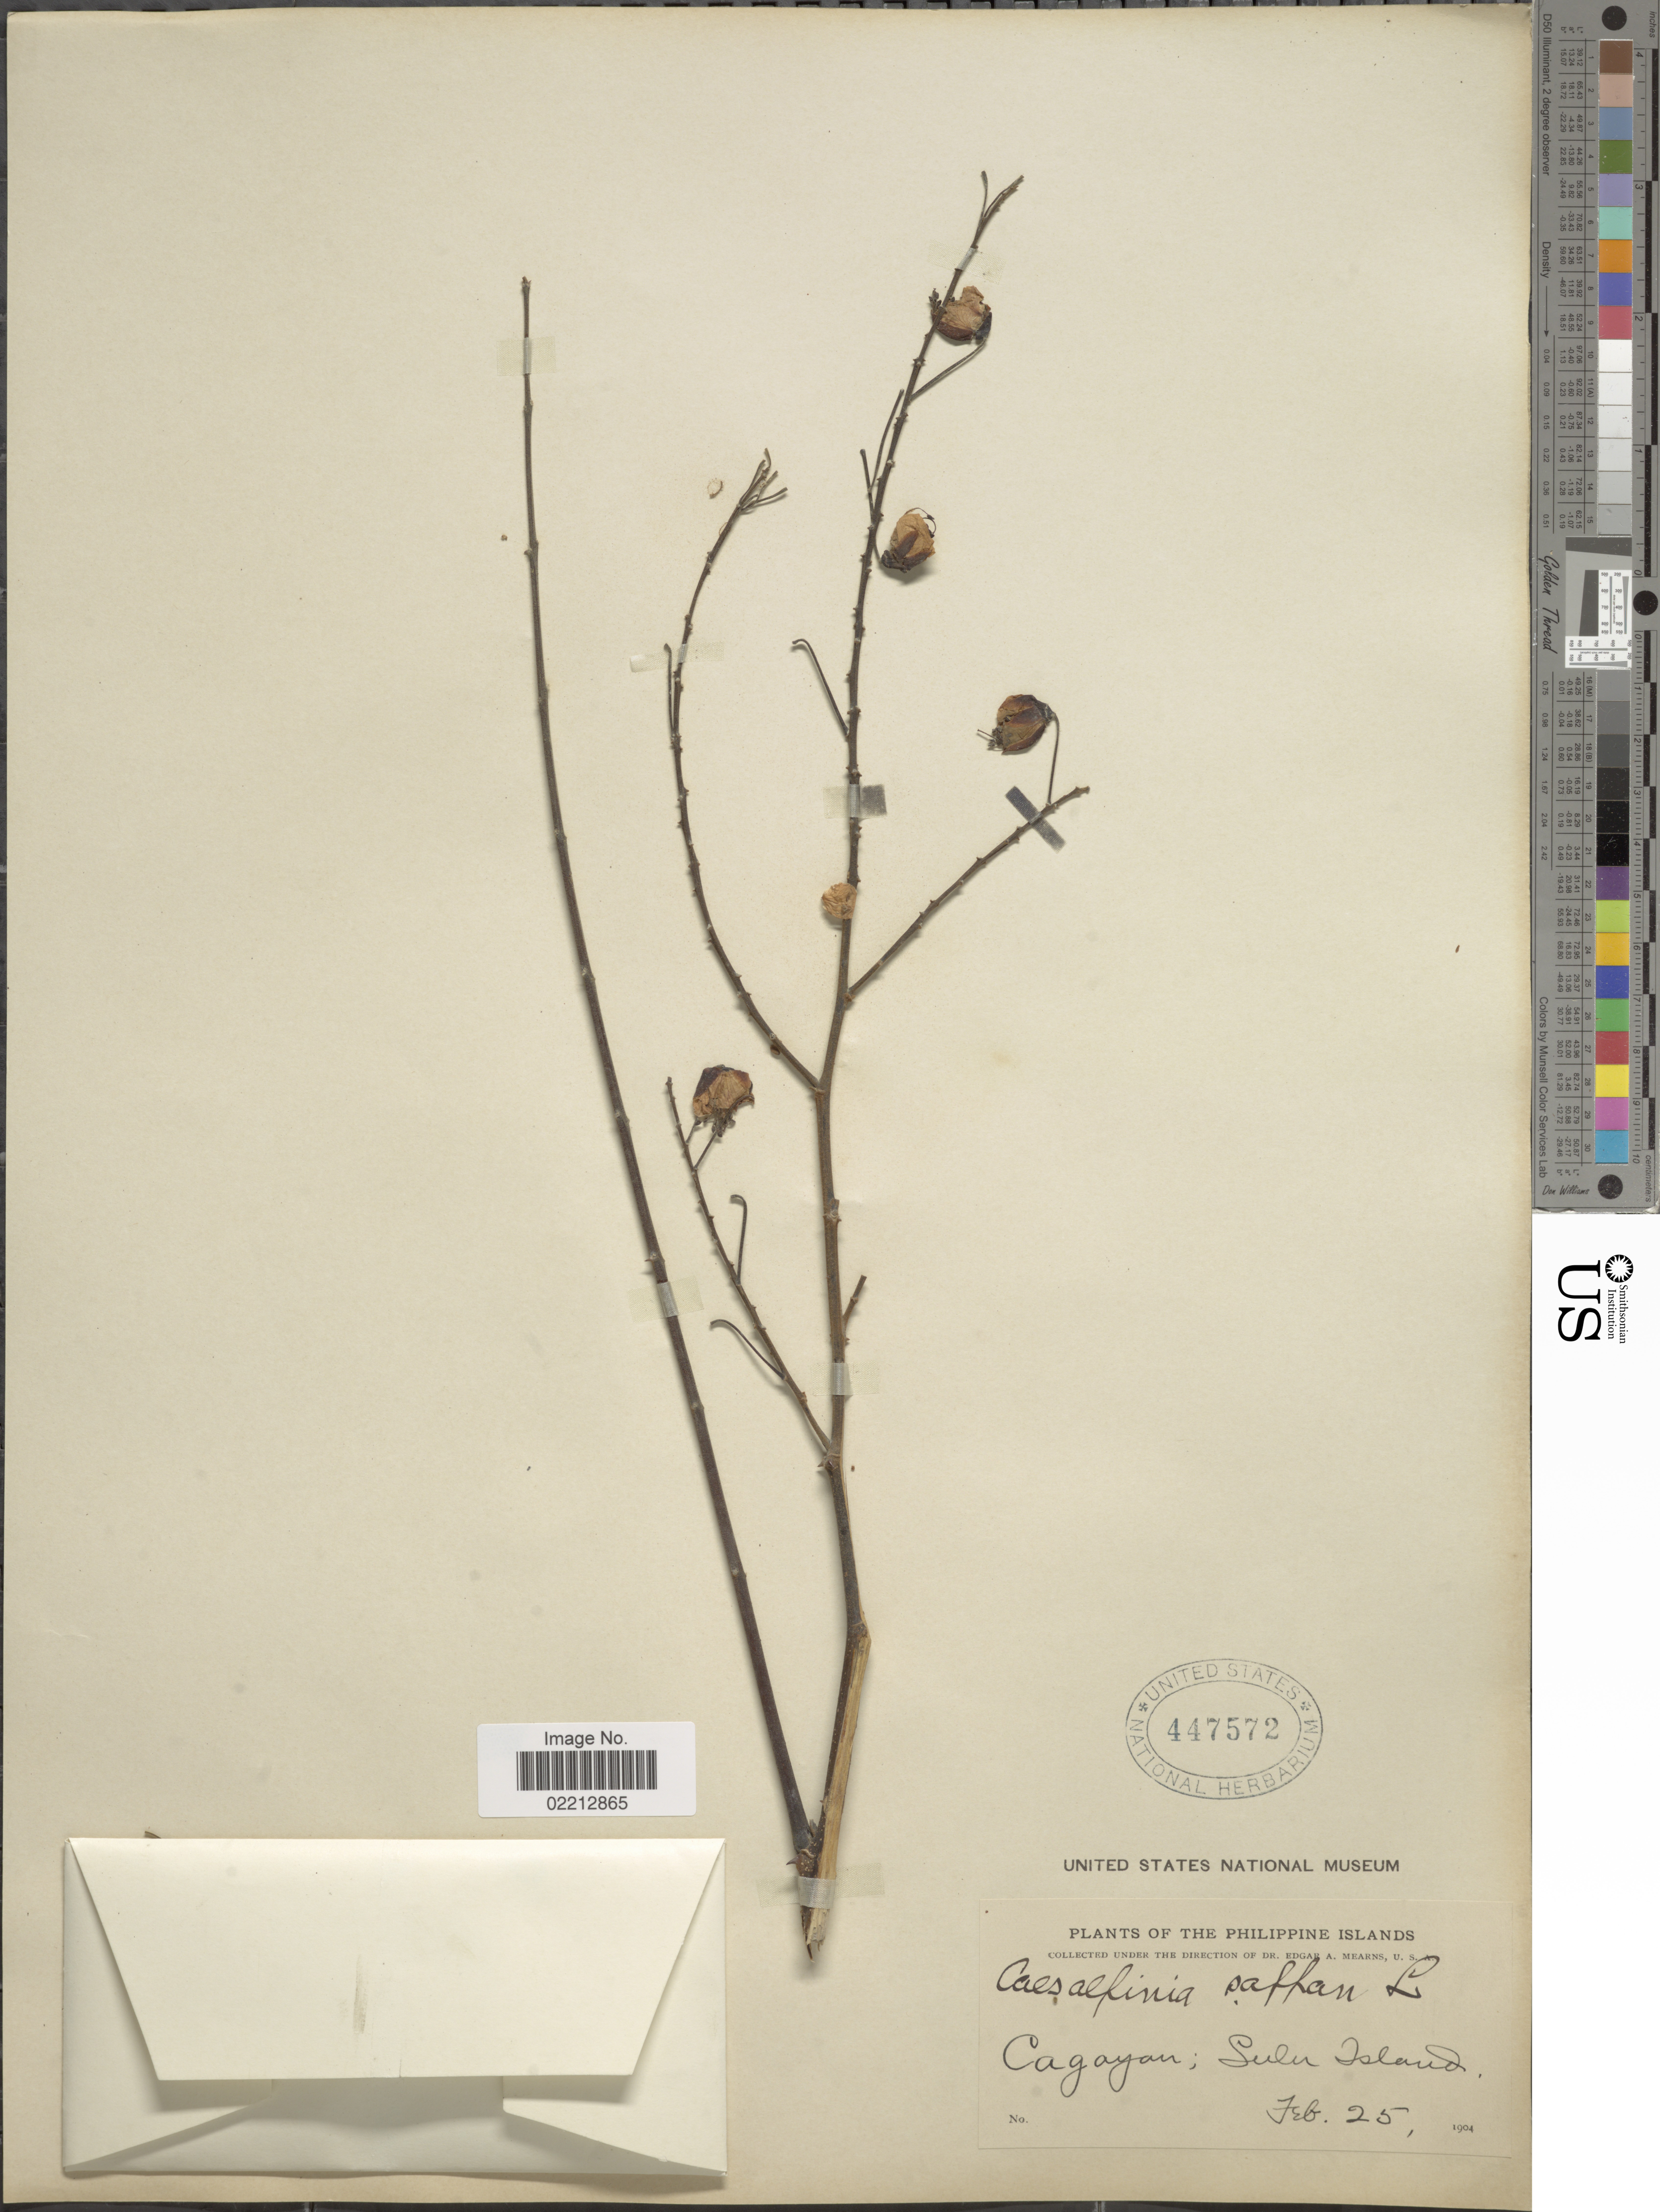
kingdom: Plantae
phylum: Tracheophyta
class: Magnoliopsida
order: Fabales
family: Fabaceae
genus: Biancaea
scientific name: Biancaea sappan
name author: (L.) Tod.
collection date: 1904-02-25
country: Philippines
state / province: Muslim Mindanao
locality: Cagayan; Sulu Island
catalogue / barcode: US 447572